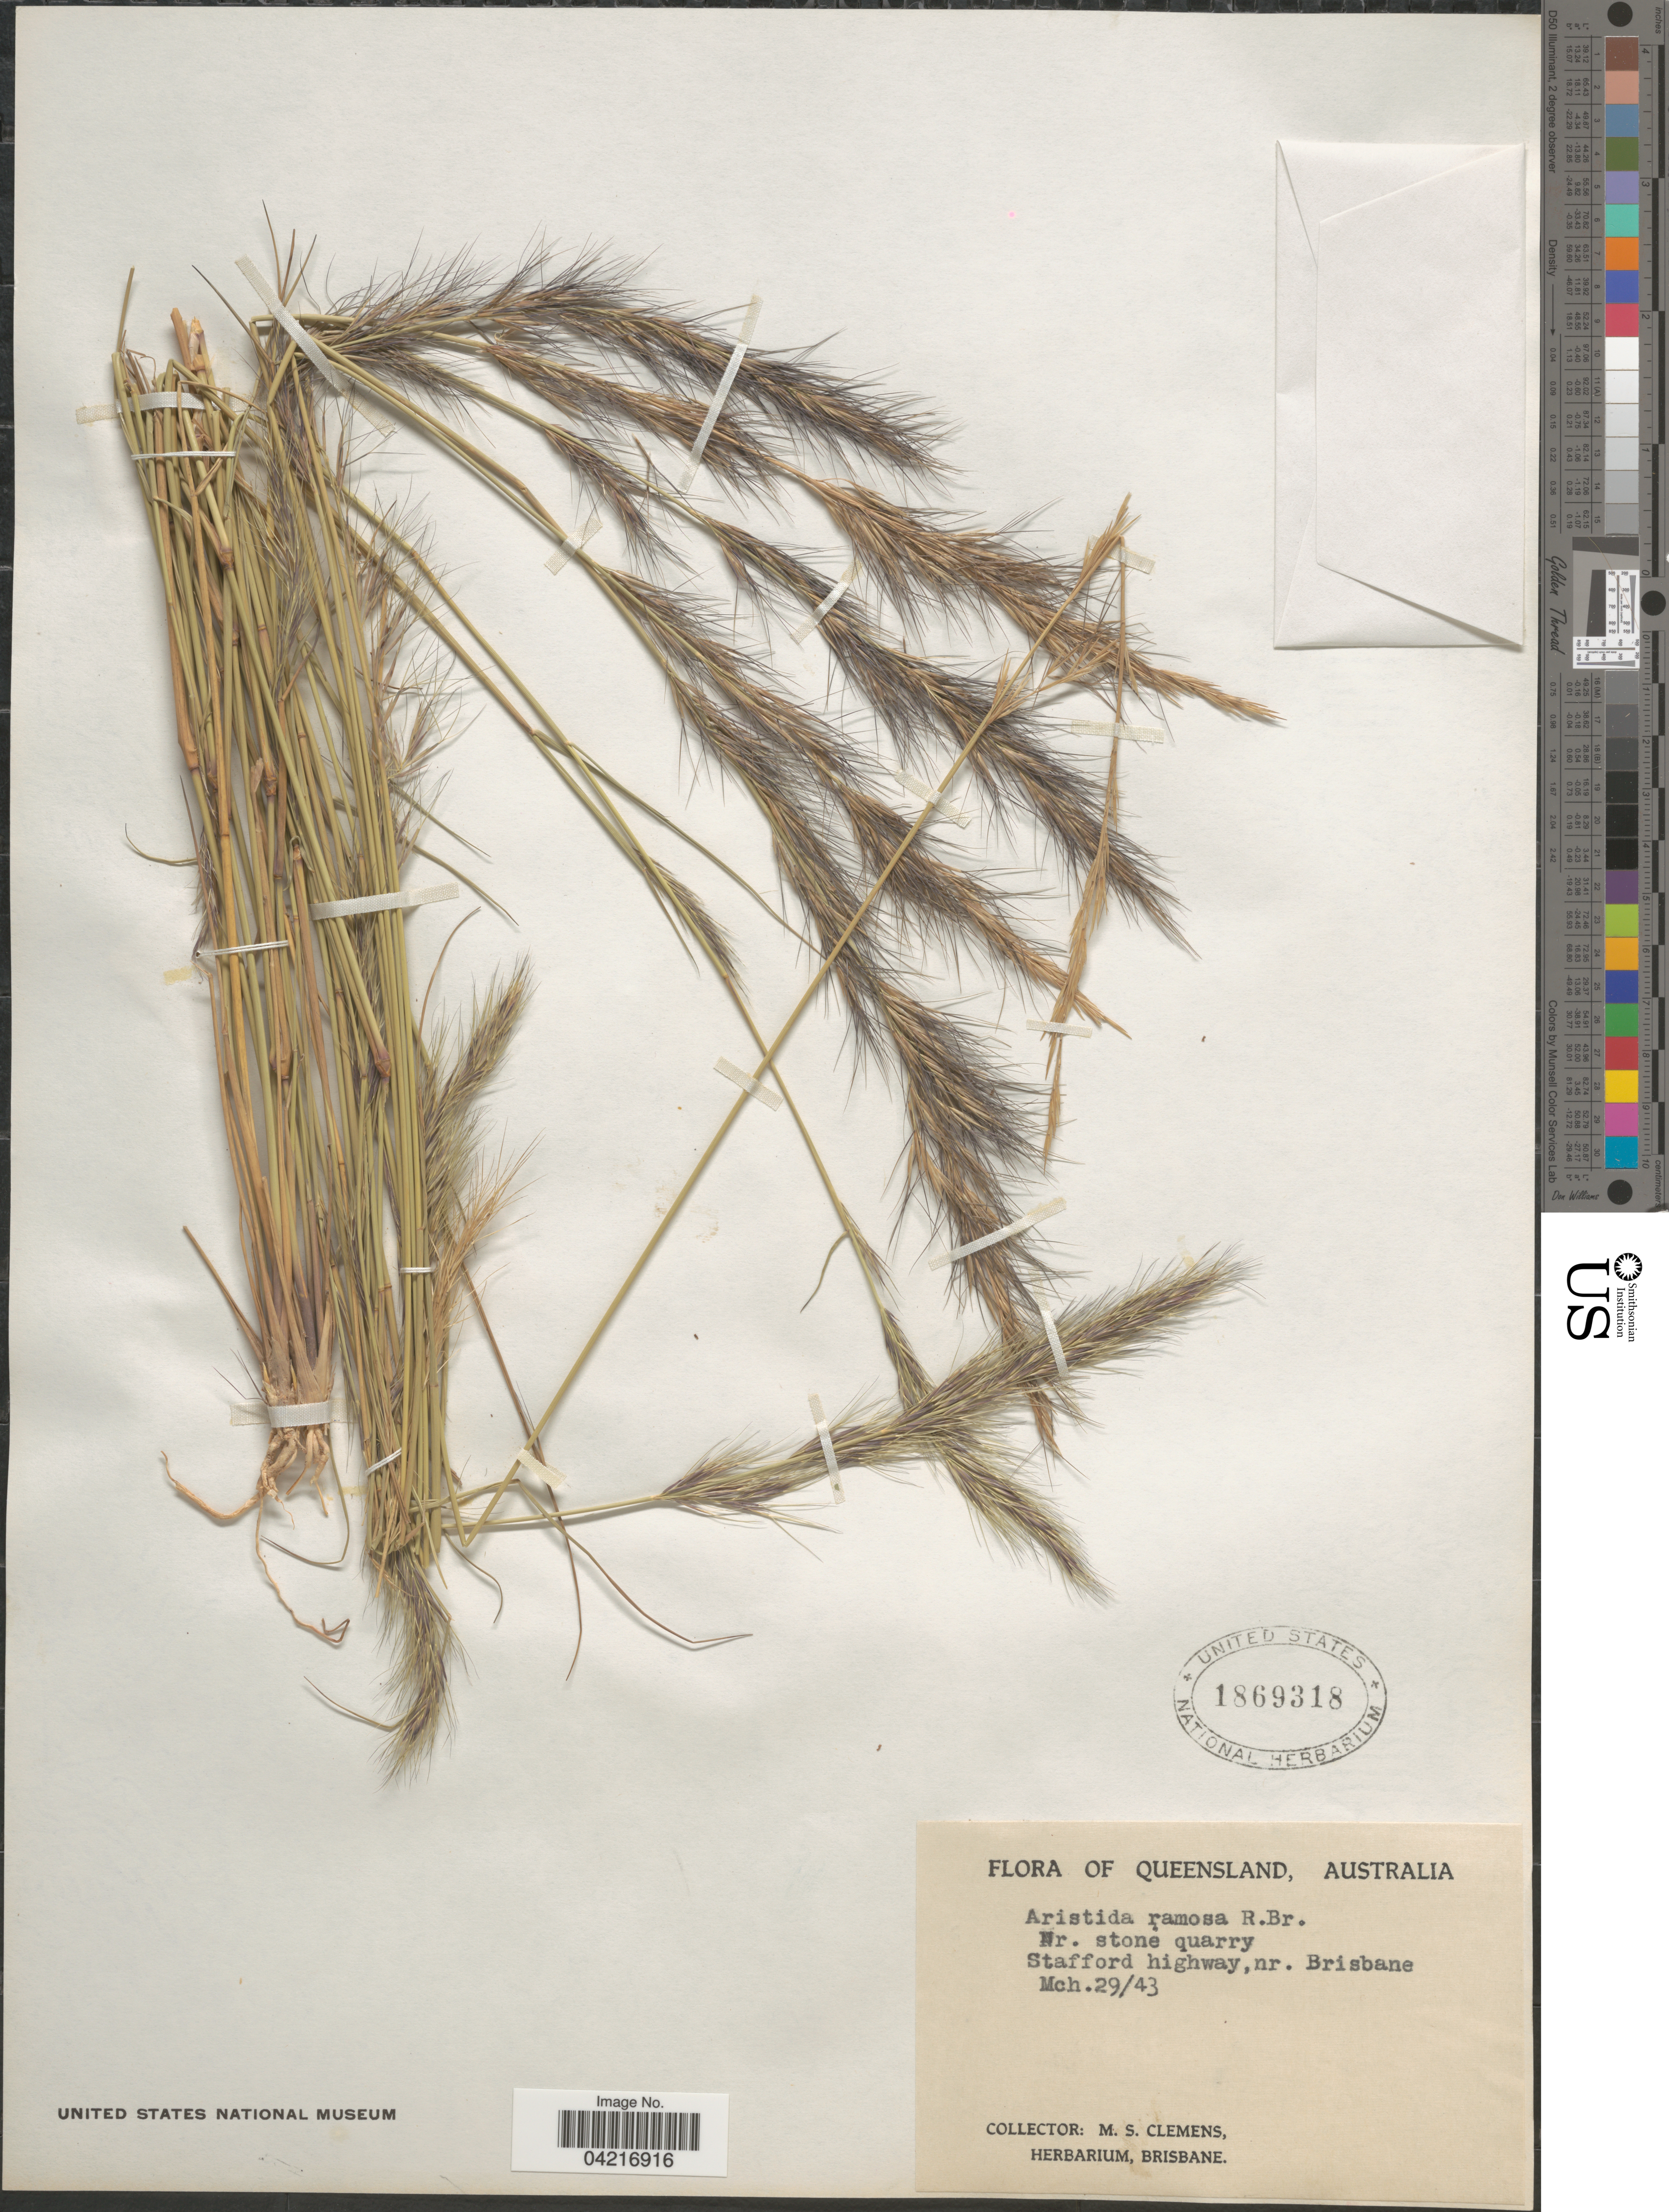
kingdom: Plantae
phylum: Tracheophyta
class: Liliopsida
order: Poales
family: Poaceae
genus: Aristida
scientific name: Aristida ramosa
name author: R. Br.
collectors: M. S. Clemens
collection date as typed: Transcribed d/m/y: 29/3/43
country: Australia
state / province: Queensland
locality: Stafford highway,nr. Brisbane.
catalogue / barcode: US 1869318